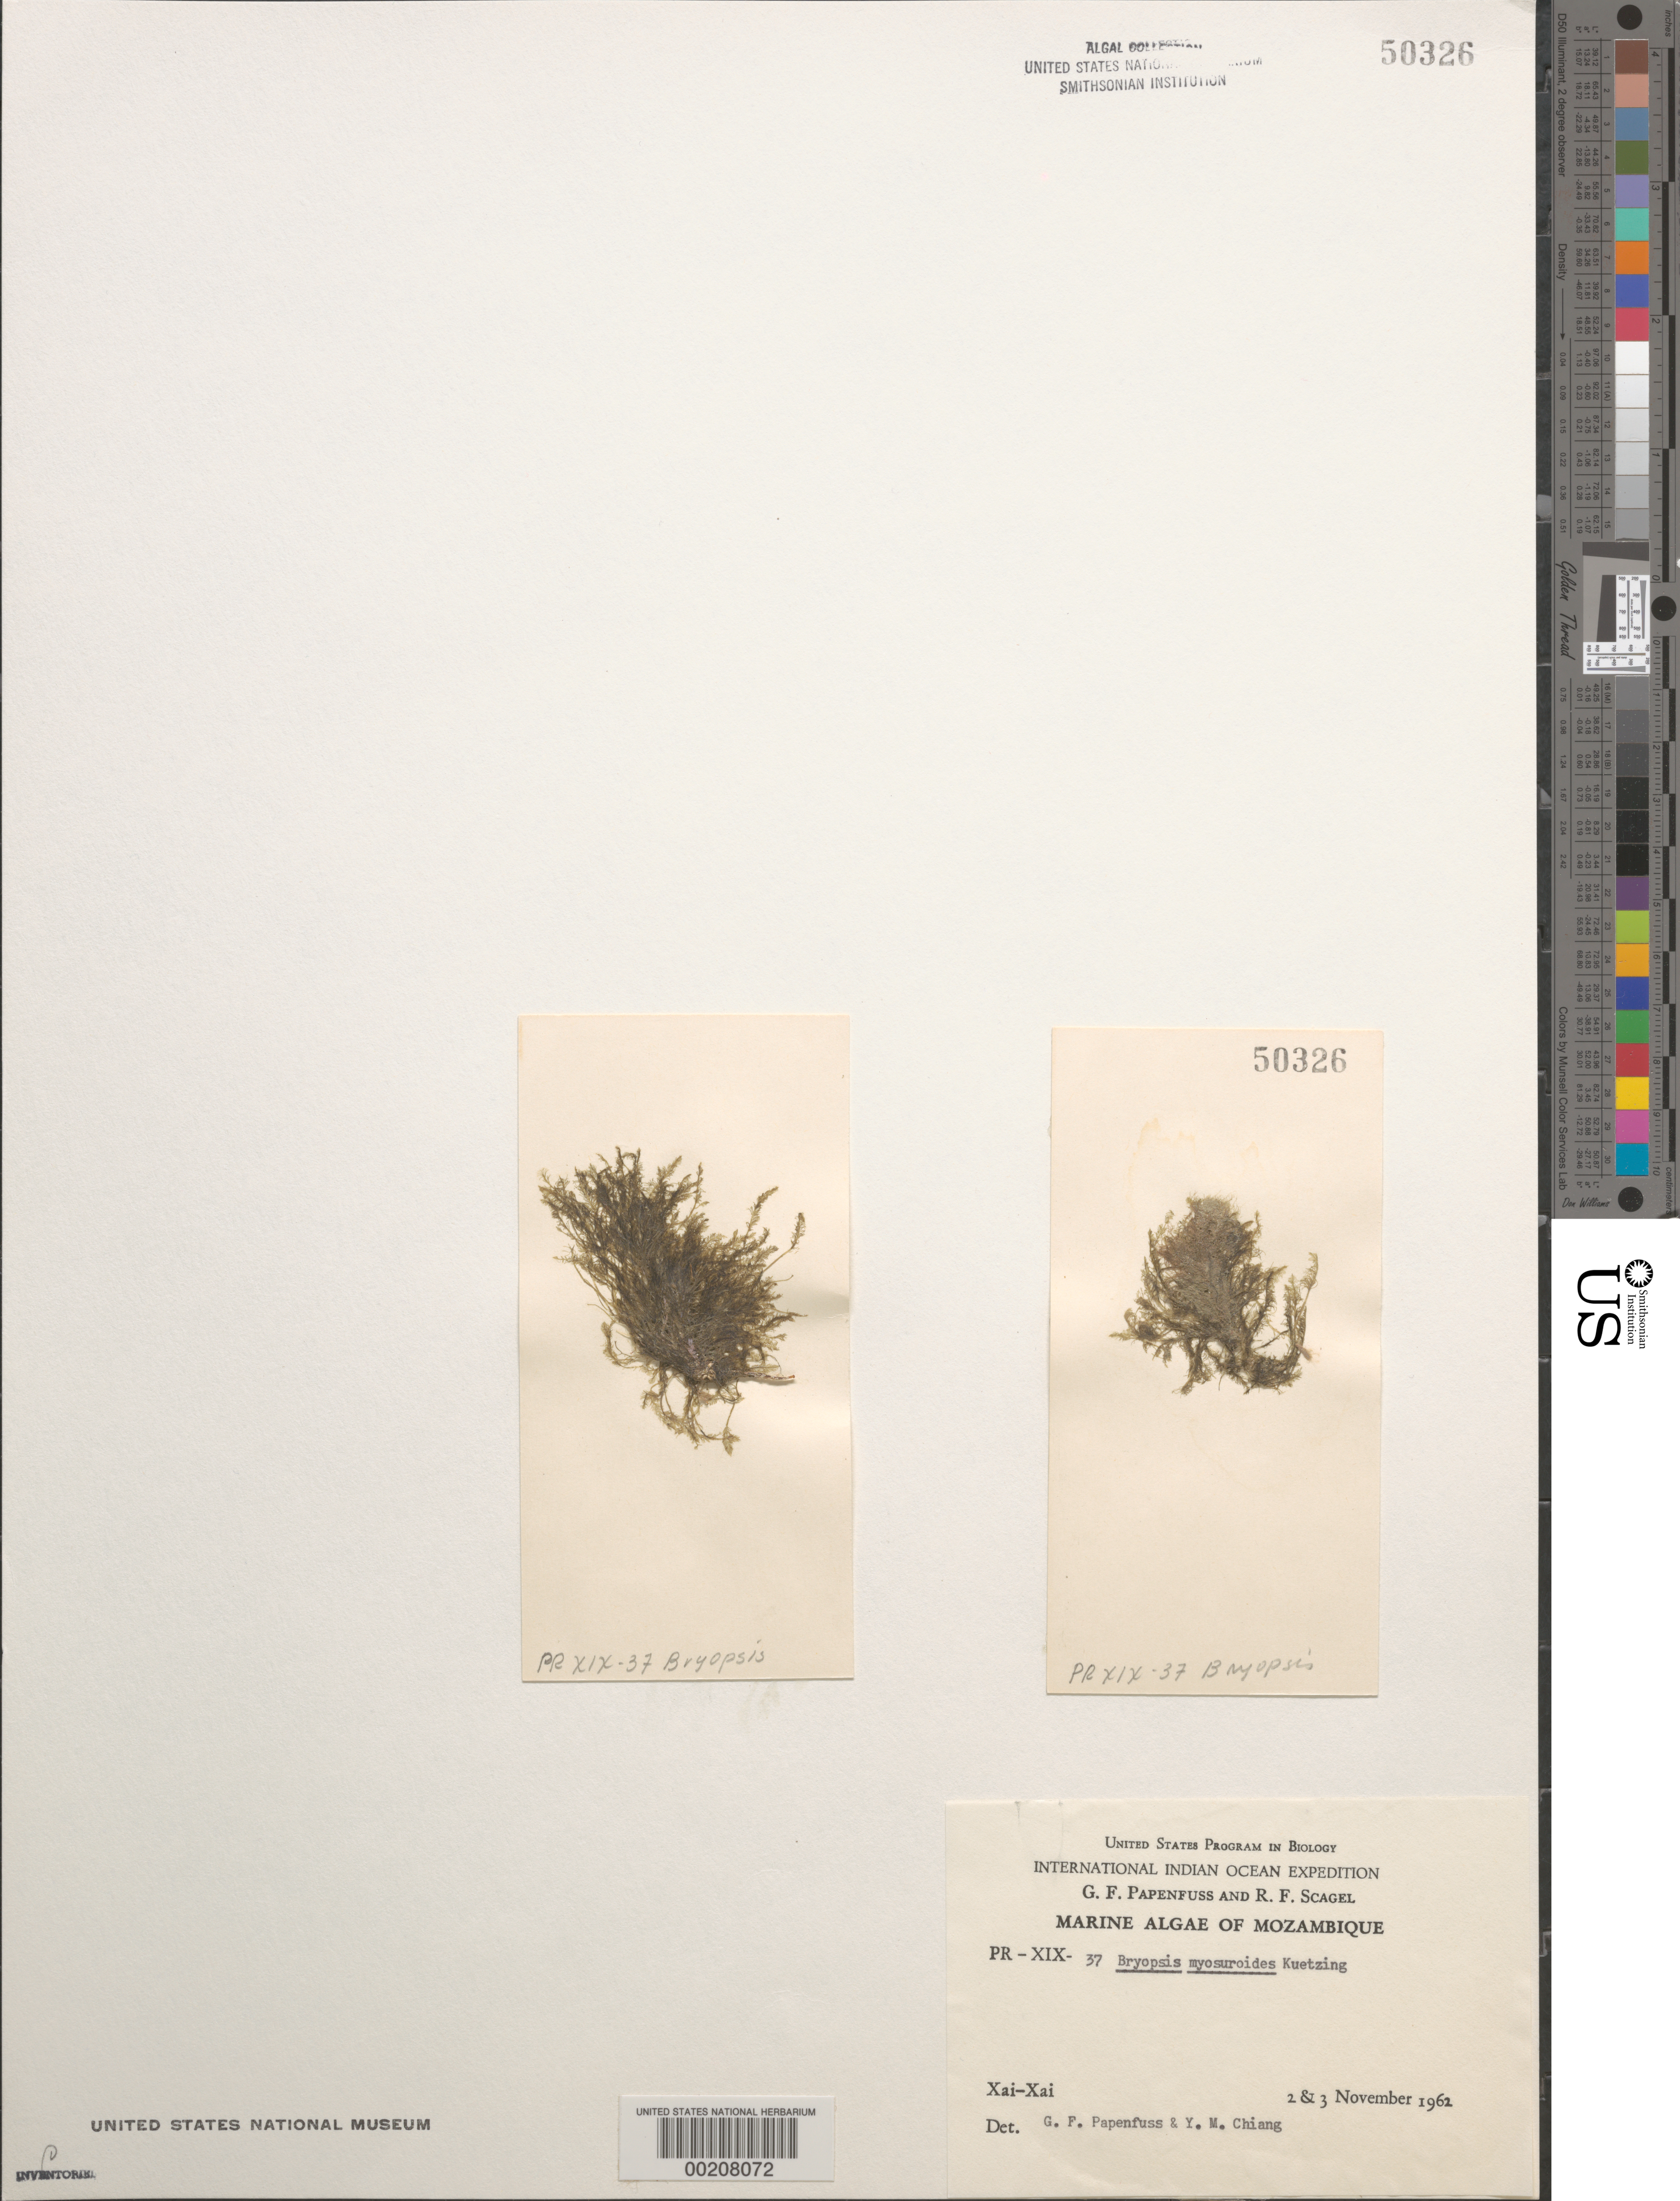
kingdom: Plantae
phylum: Chlorophyta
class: Ulvophyceae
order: Bryopsidales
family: Bryopsidaceae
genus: Bryopsis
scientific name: Bryopsis myosuroides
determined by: Papenfuss, G. F.; Chiang, Y. M.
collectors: G. Papenfuss & R. F. Scagel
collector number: PR-XIX-37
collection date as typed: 02 Nov 1962 and 03 Nov 1962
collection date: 1962-11-02,1962-11-03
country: Mozambique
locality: Xai-Xai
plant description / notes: International Indian Ocean Expedition, 1962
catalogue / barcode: US 50326